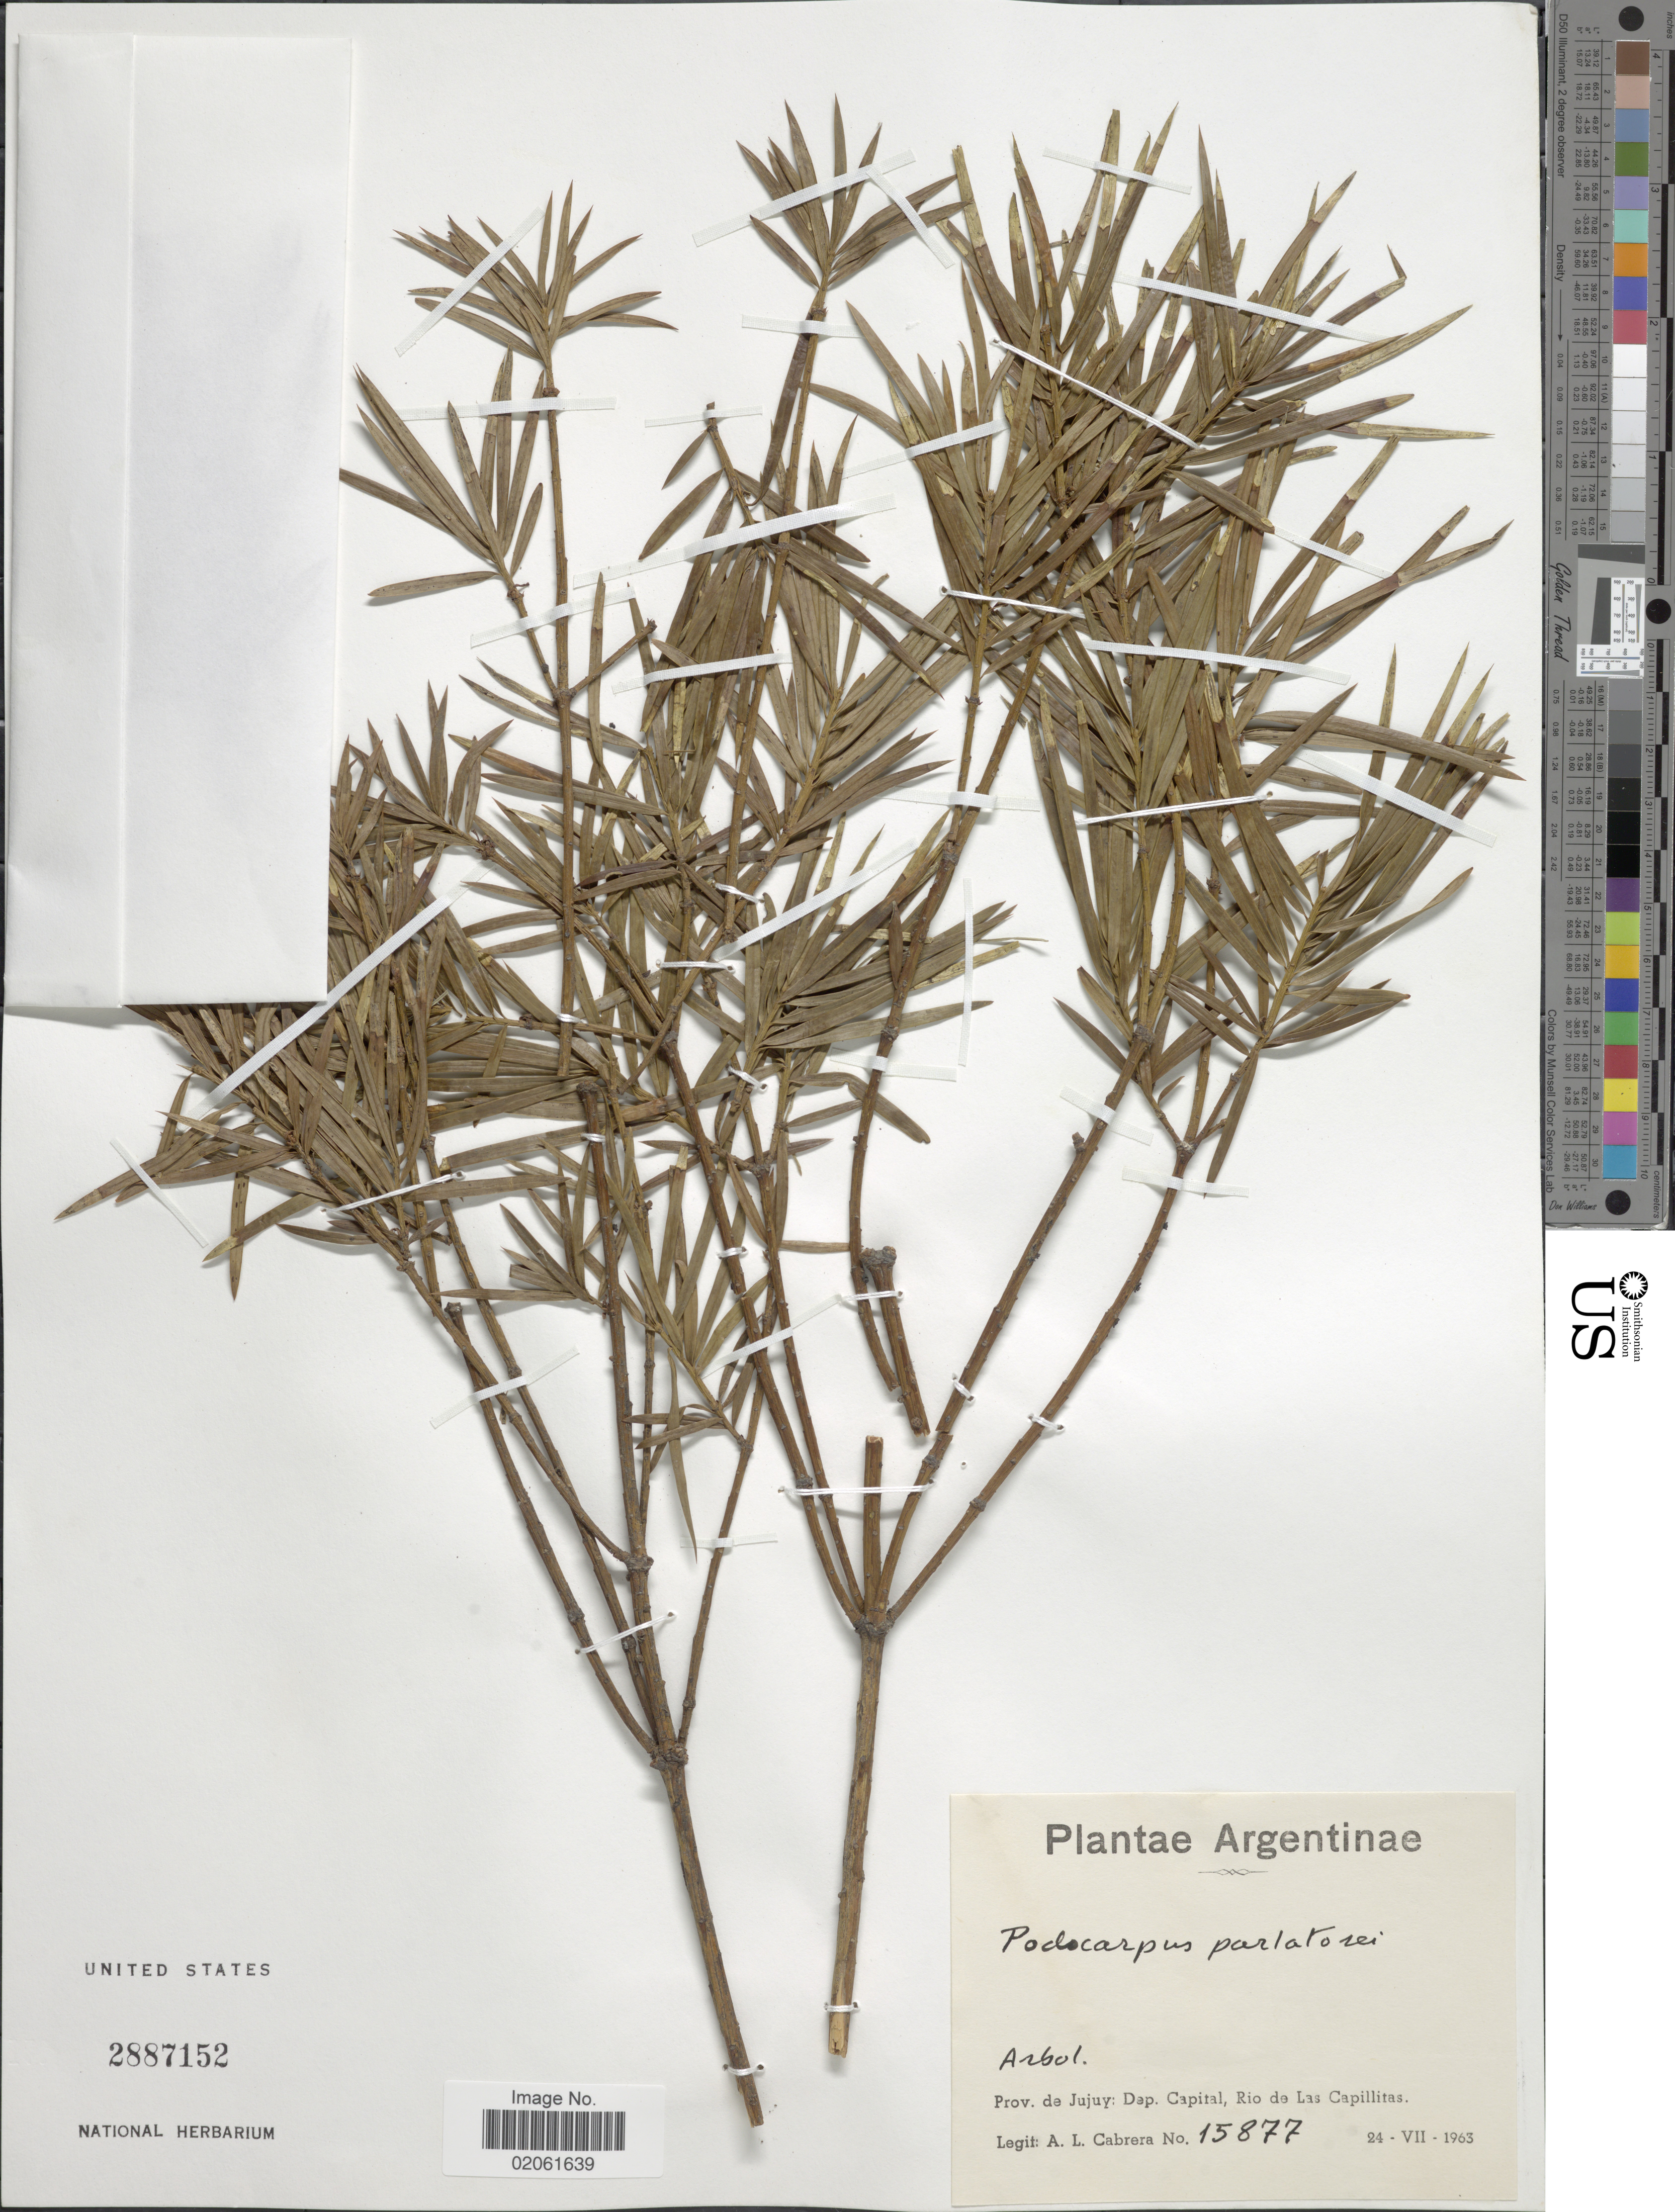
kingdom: Plantae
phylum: Tracheophyta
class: Pinopsida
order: Pinales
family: Podocarpaceae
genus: Podocarpus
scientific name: Podocarpus parlatorei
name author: Pilg.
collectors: A. L. Cabrera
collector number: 15877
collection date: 1963-07-24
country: Argentina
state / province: Jujuy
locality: Prov. de Jujuy: Dep. Capital, Rio de Las Capillitas.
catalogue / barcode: US 2887152